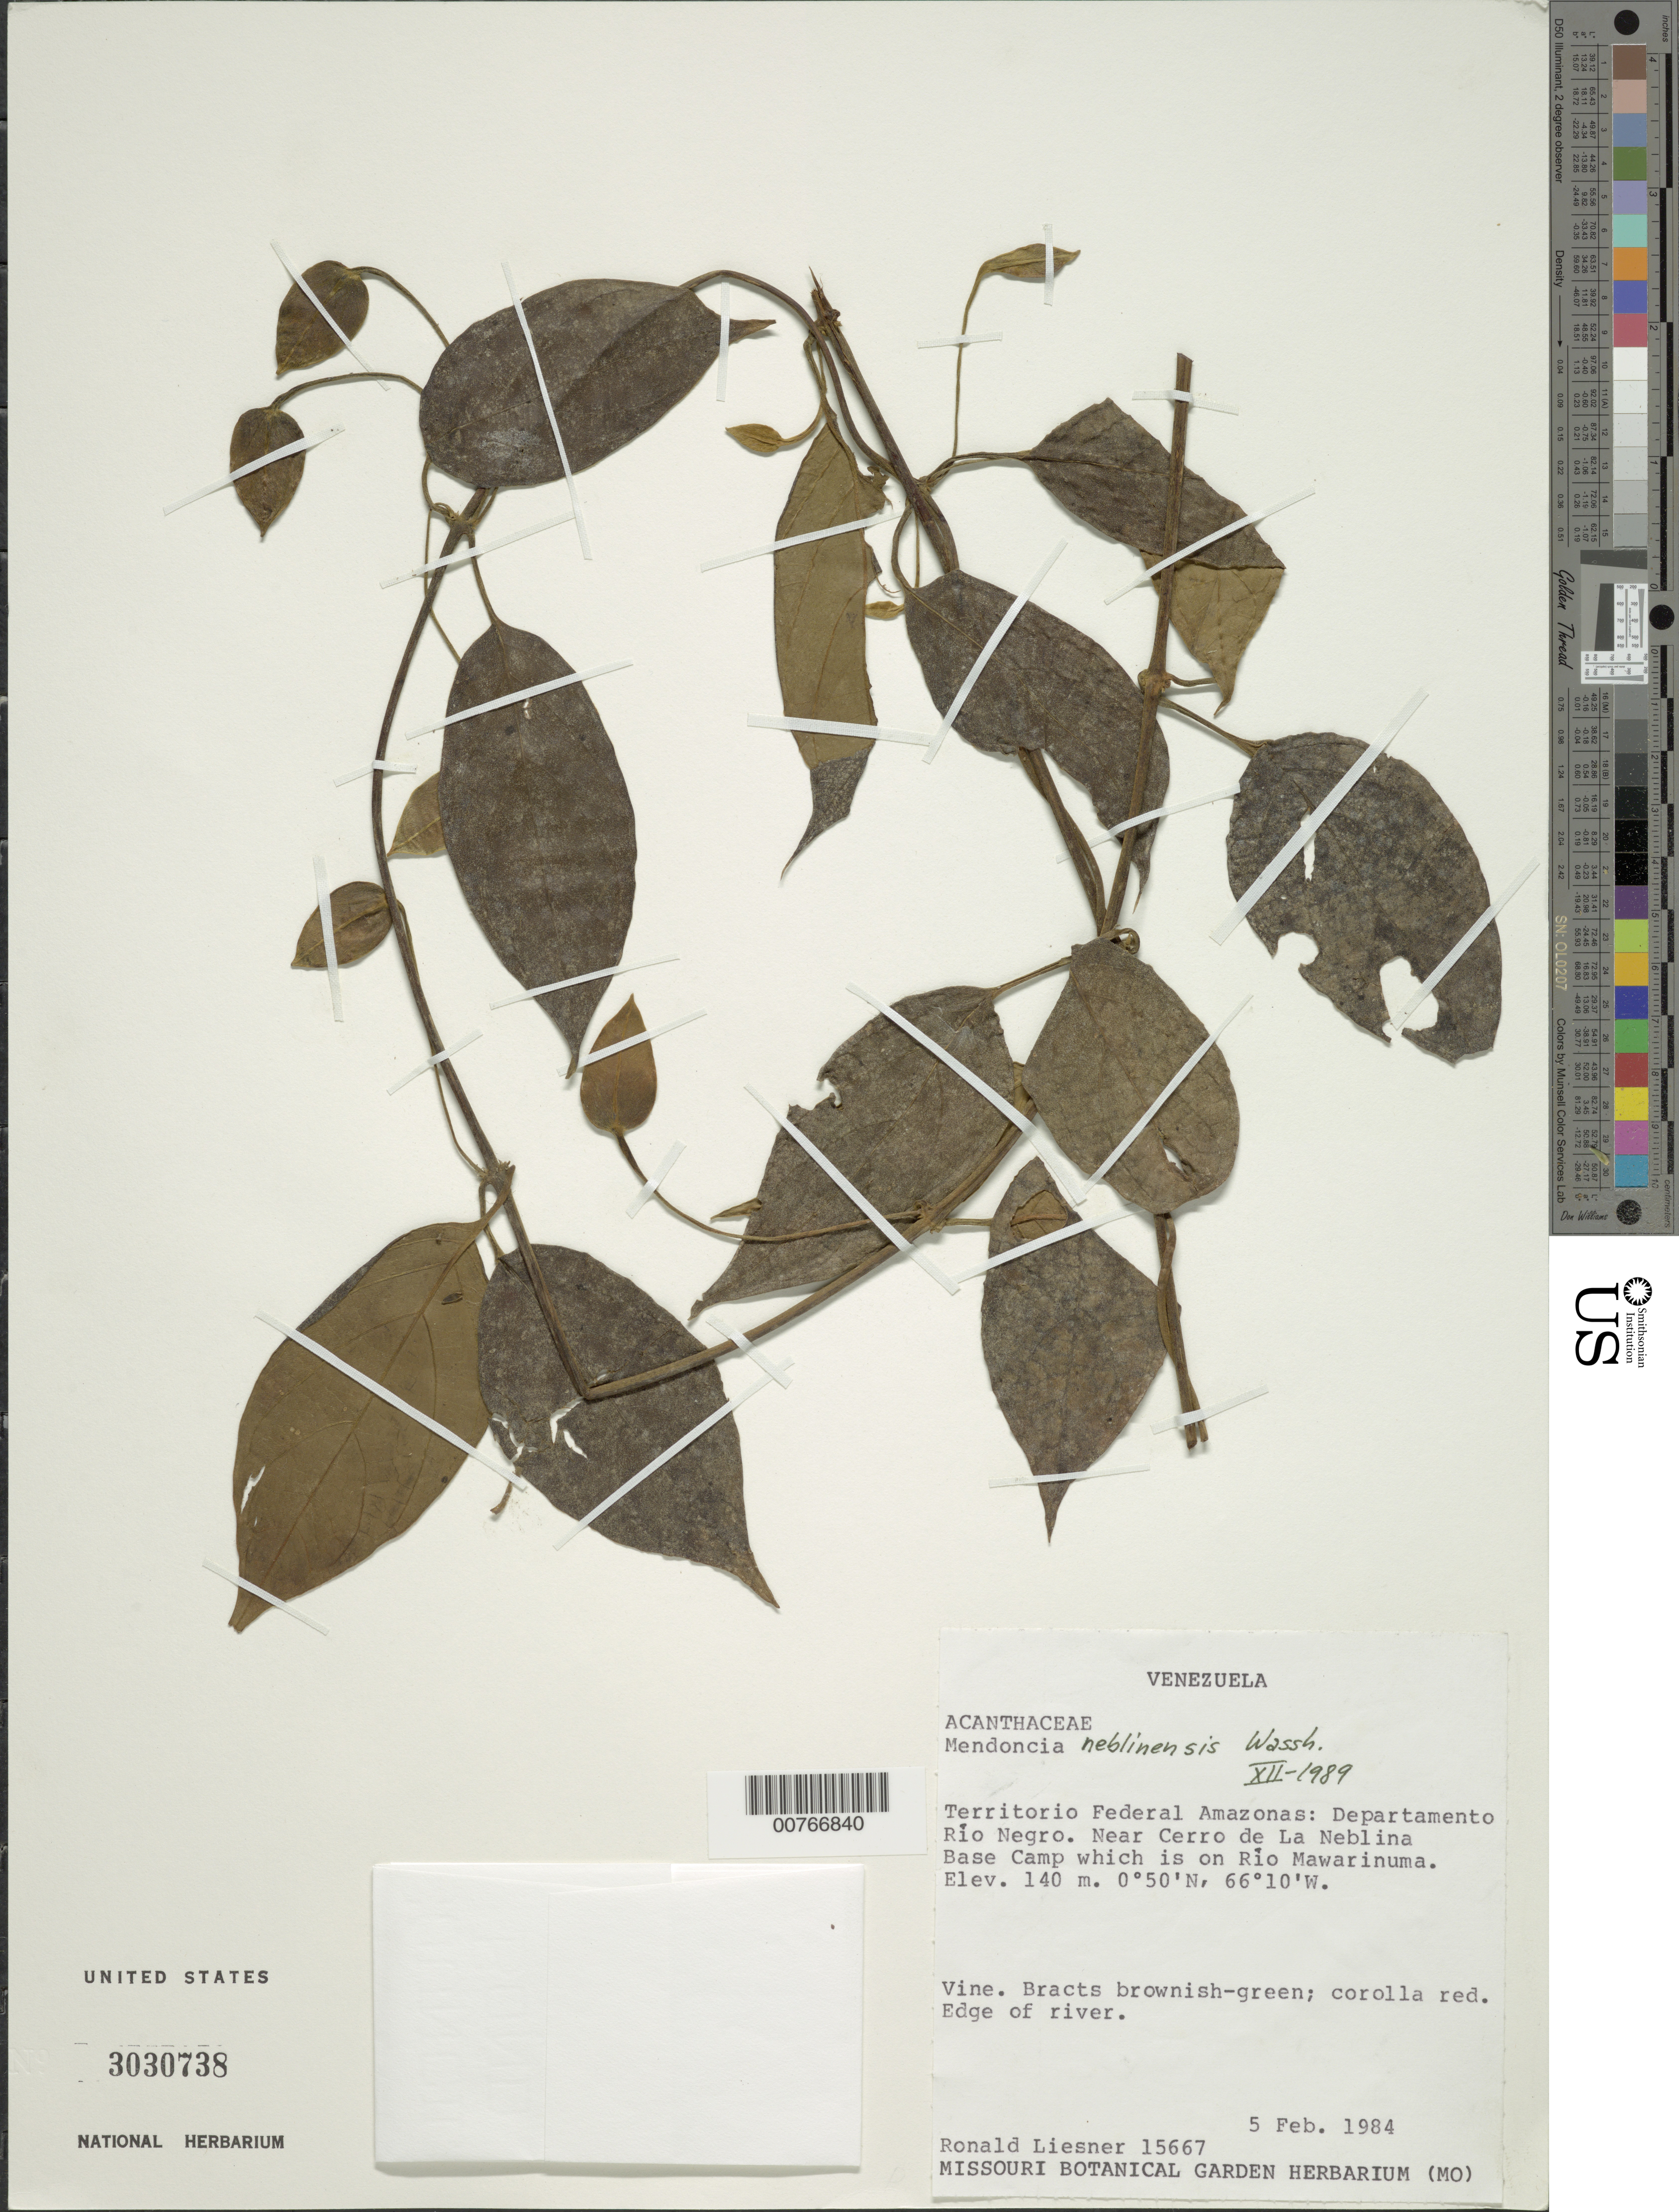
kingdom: Plantae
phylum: Tracheophyta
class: Magnoliopsida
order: Lamiales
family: Acanthaceae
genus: Mendoncia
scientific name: Mendoncia neblinensis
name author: Wassh.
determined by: Wasshausen, Dieter C., (BOT), Smithsonian Institution - National Museum of Natural History (UNITED STATES)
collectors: R. L. Liesner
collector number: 15667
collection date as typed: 5-Feb-84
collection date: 1984-02-05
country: Venezuela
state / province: Amazonas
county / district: Río Negro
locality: Cerro de La Neblina Base Camp, close to, on Río Mawarinuma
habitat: Edge of river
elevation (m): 140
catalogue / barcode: US 3030738